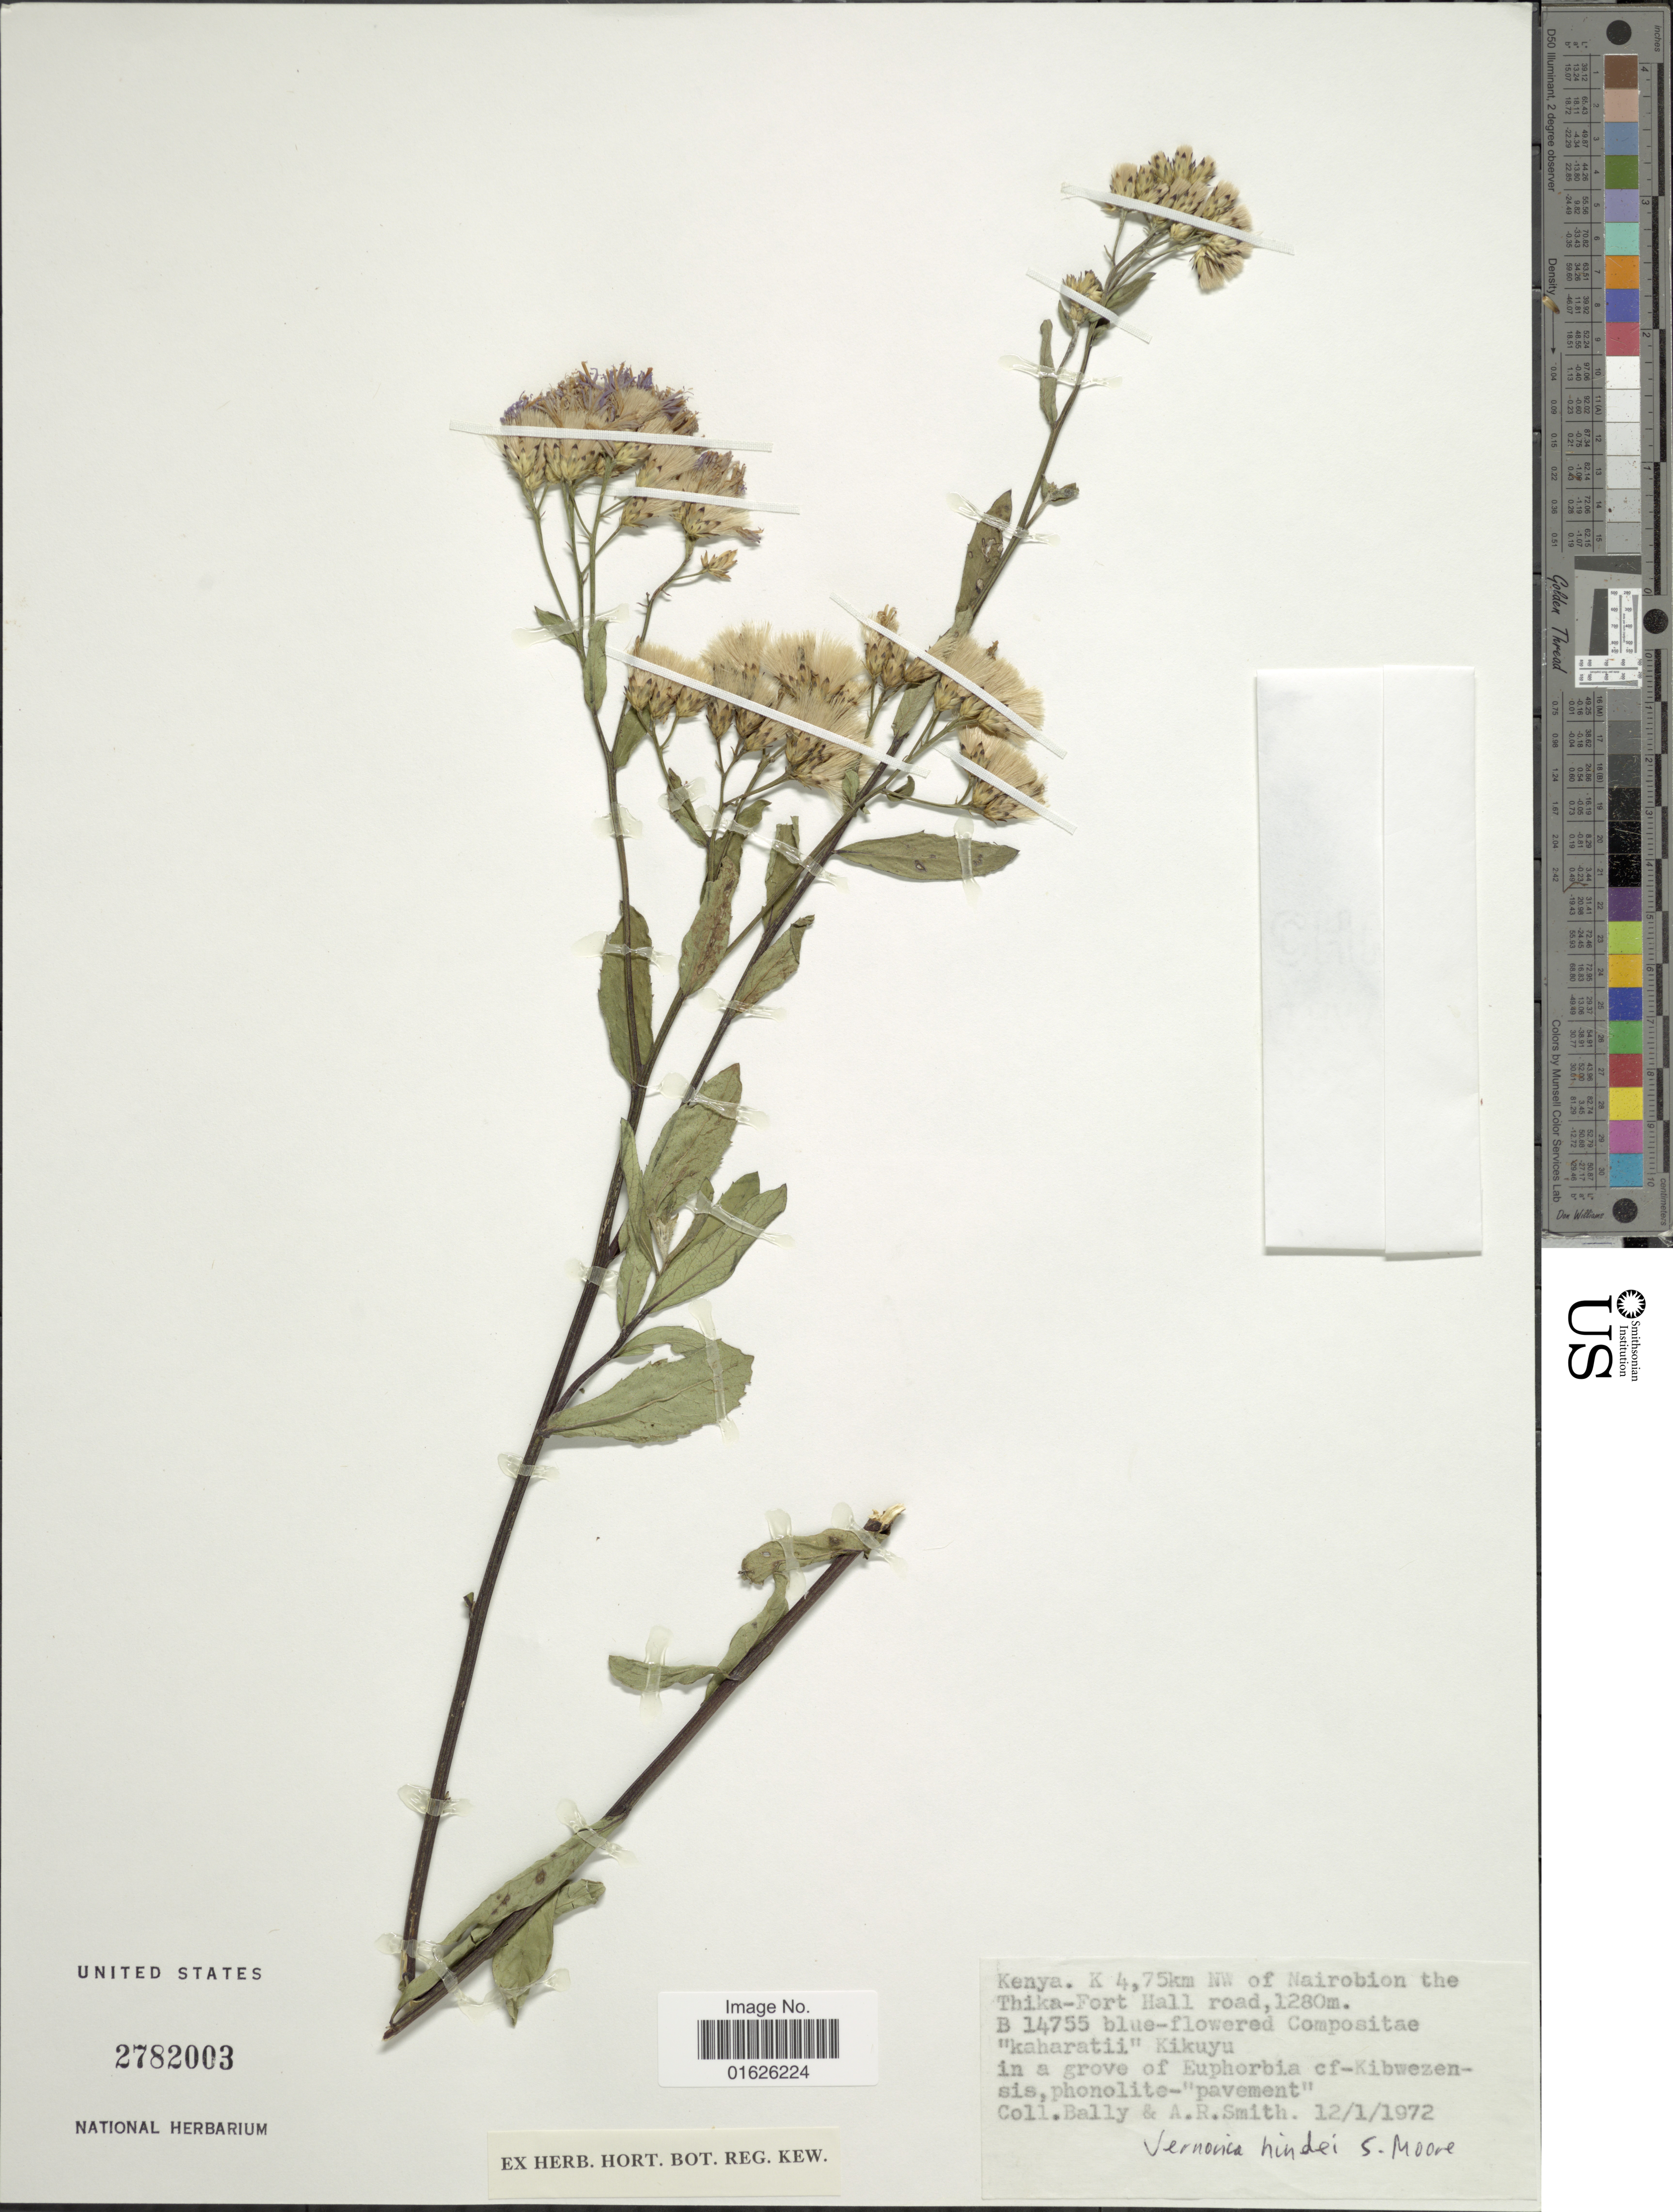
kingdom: Plantae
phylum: Tracheophyta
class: Magnoliopsida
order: Asterales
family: Asteraceae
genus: Linzia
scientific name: Linzia glabra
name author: Steetz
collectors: -. Bally & A. R. Smith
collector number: B 14755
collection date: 1972-01-12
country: Kenya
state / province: Nairobi Area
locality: K 4,75 km NW of Nairobion the Thika - Fort Hall road.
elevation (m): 1280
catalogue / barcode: US 2782003